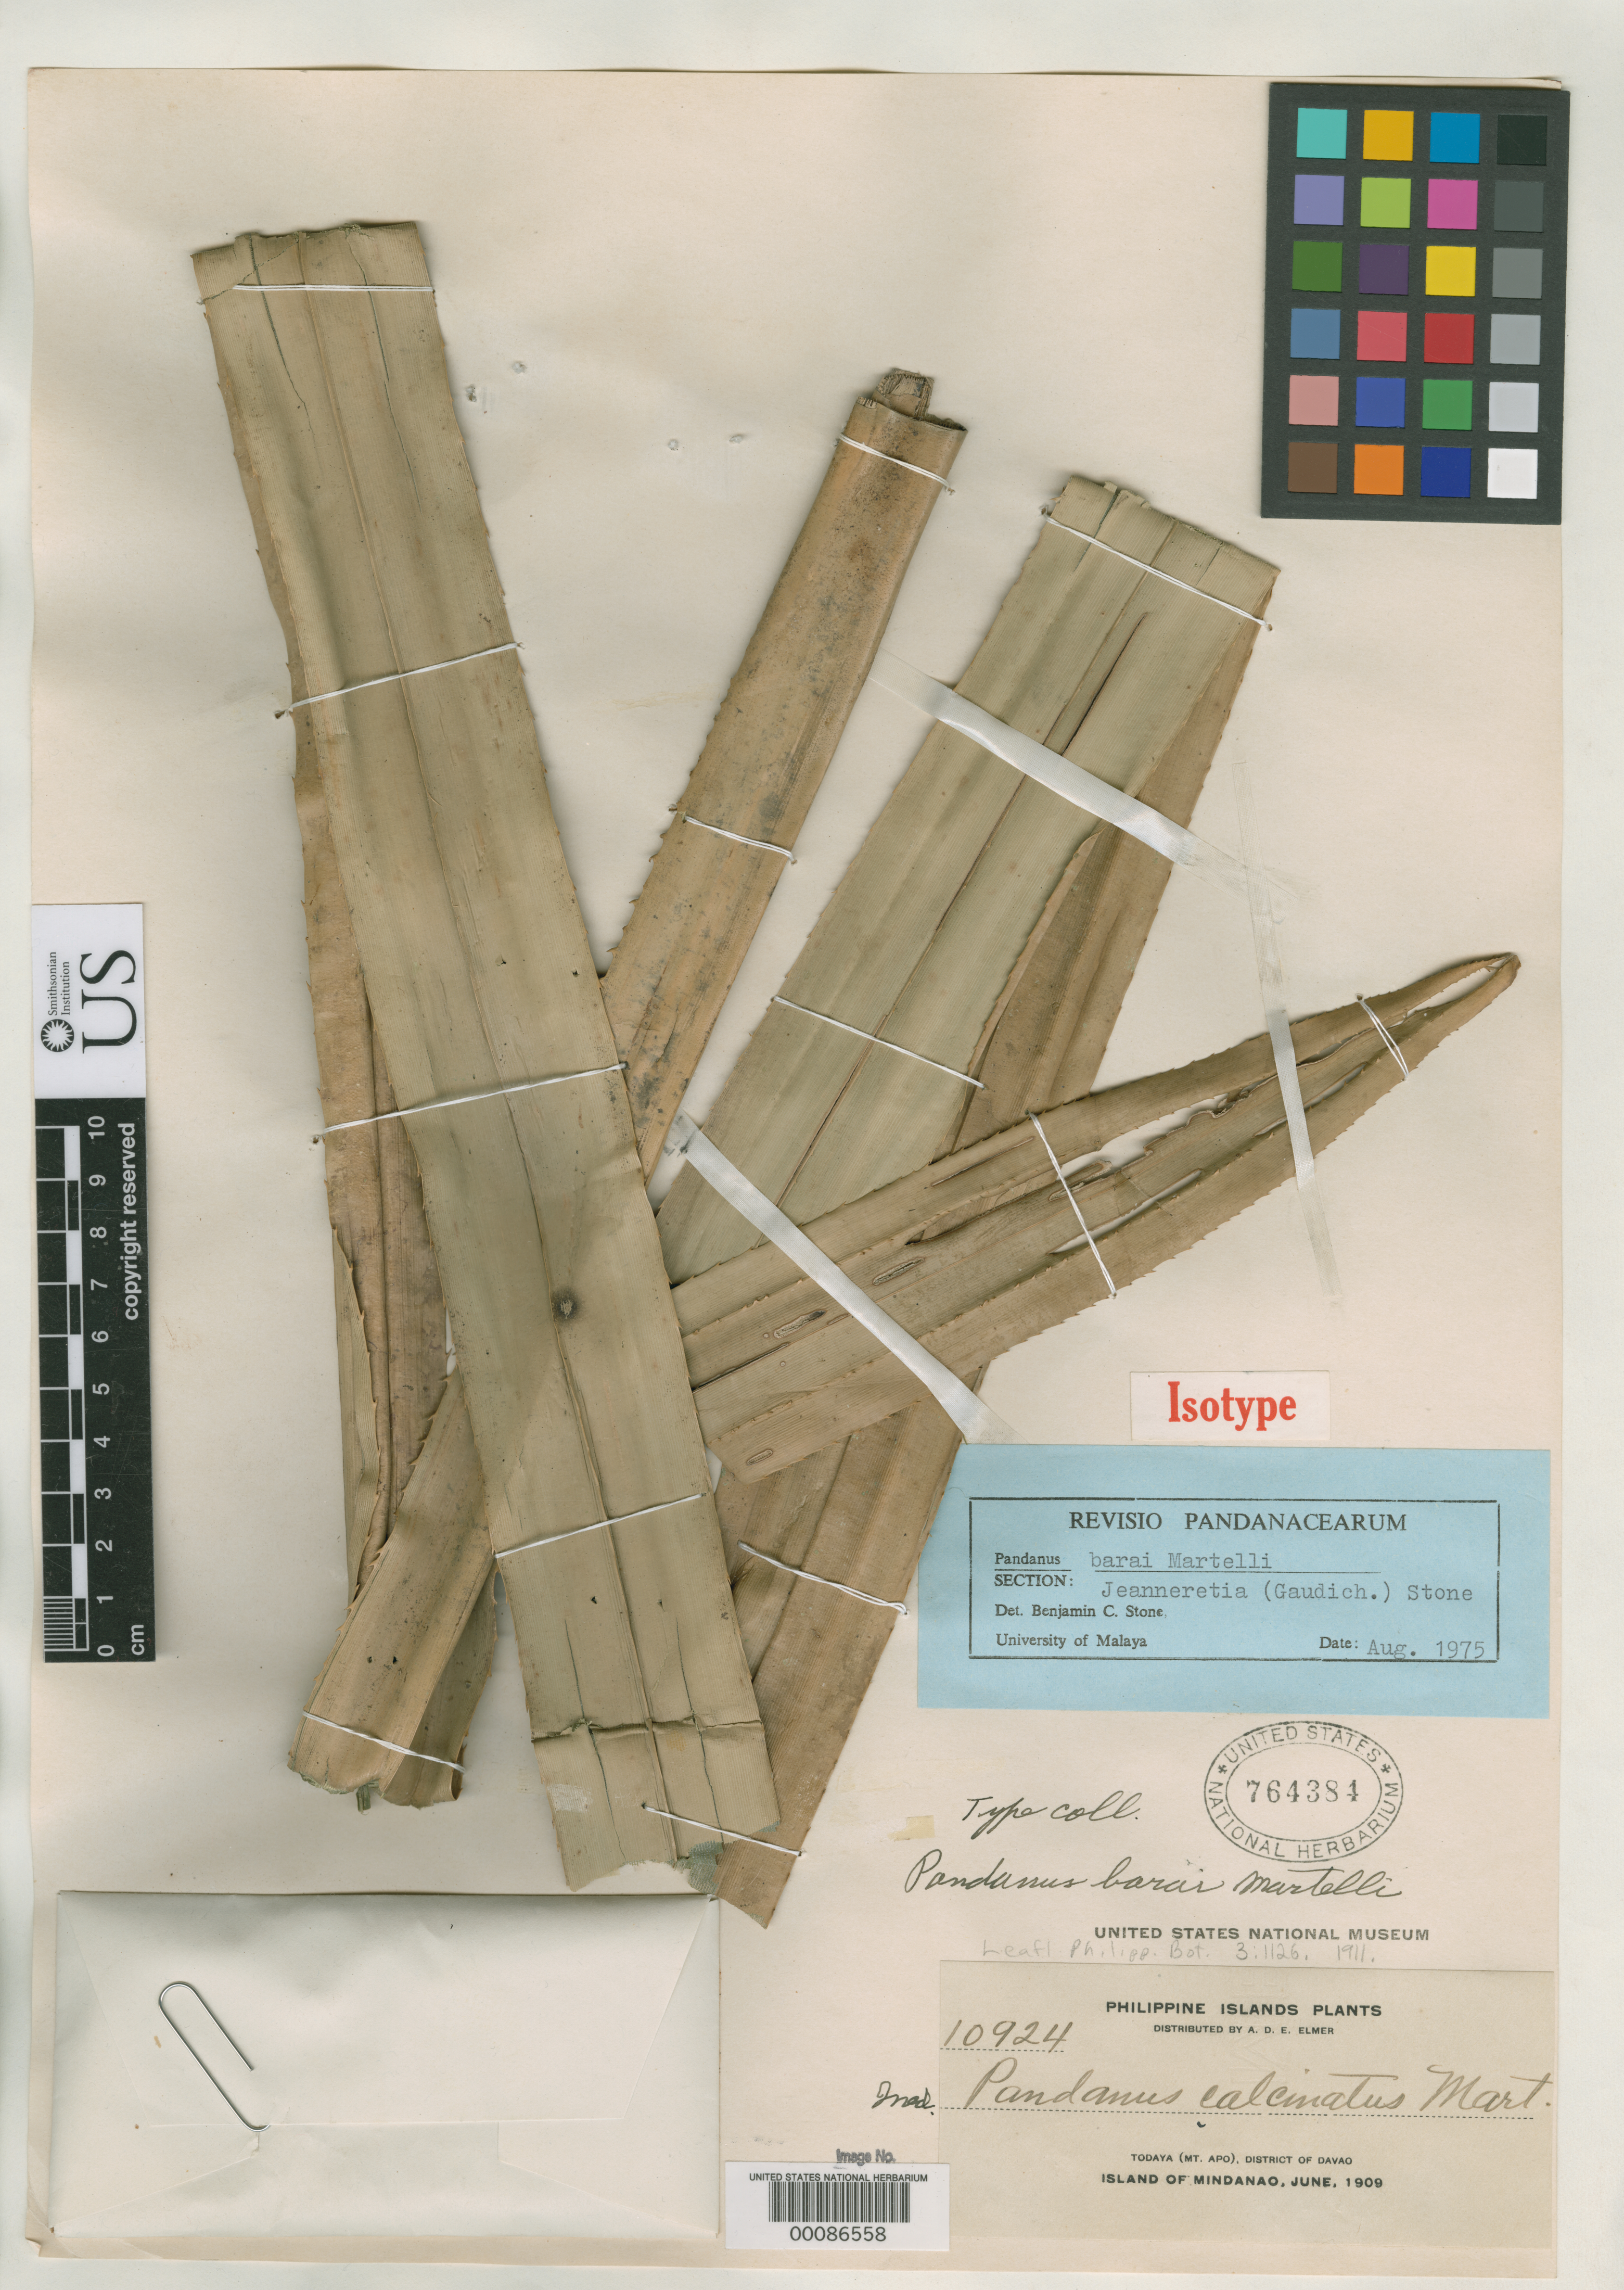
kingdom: Plantae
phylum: Tracheophyta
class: Liliopsida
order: Pandanales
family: Pandanaceae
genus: Pandanus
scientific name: Pandanus barai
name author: Martelli in Elmer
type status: Isotype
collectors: A. D. E. Elmer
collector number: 10924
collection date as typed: Jun 1909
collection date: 1909-06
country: Philippines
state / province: Davao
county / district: Davao del Sur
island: Mindanao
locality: Todaya, Mt. Apo.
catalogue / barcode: US 764384